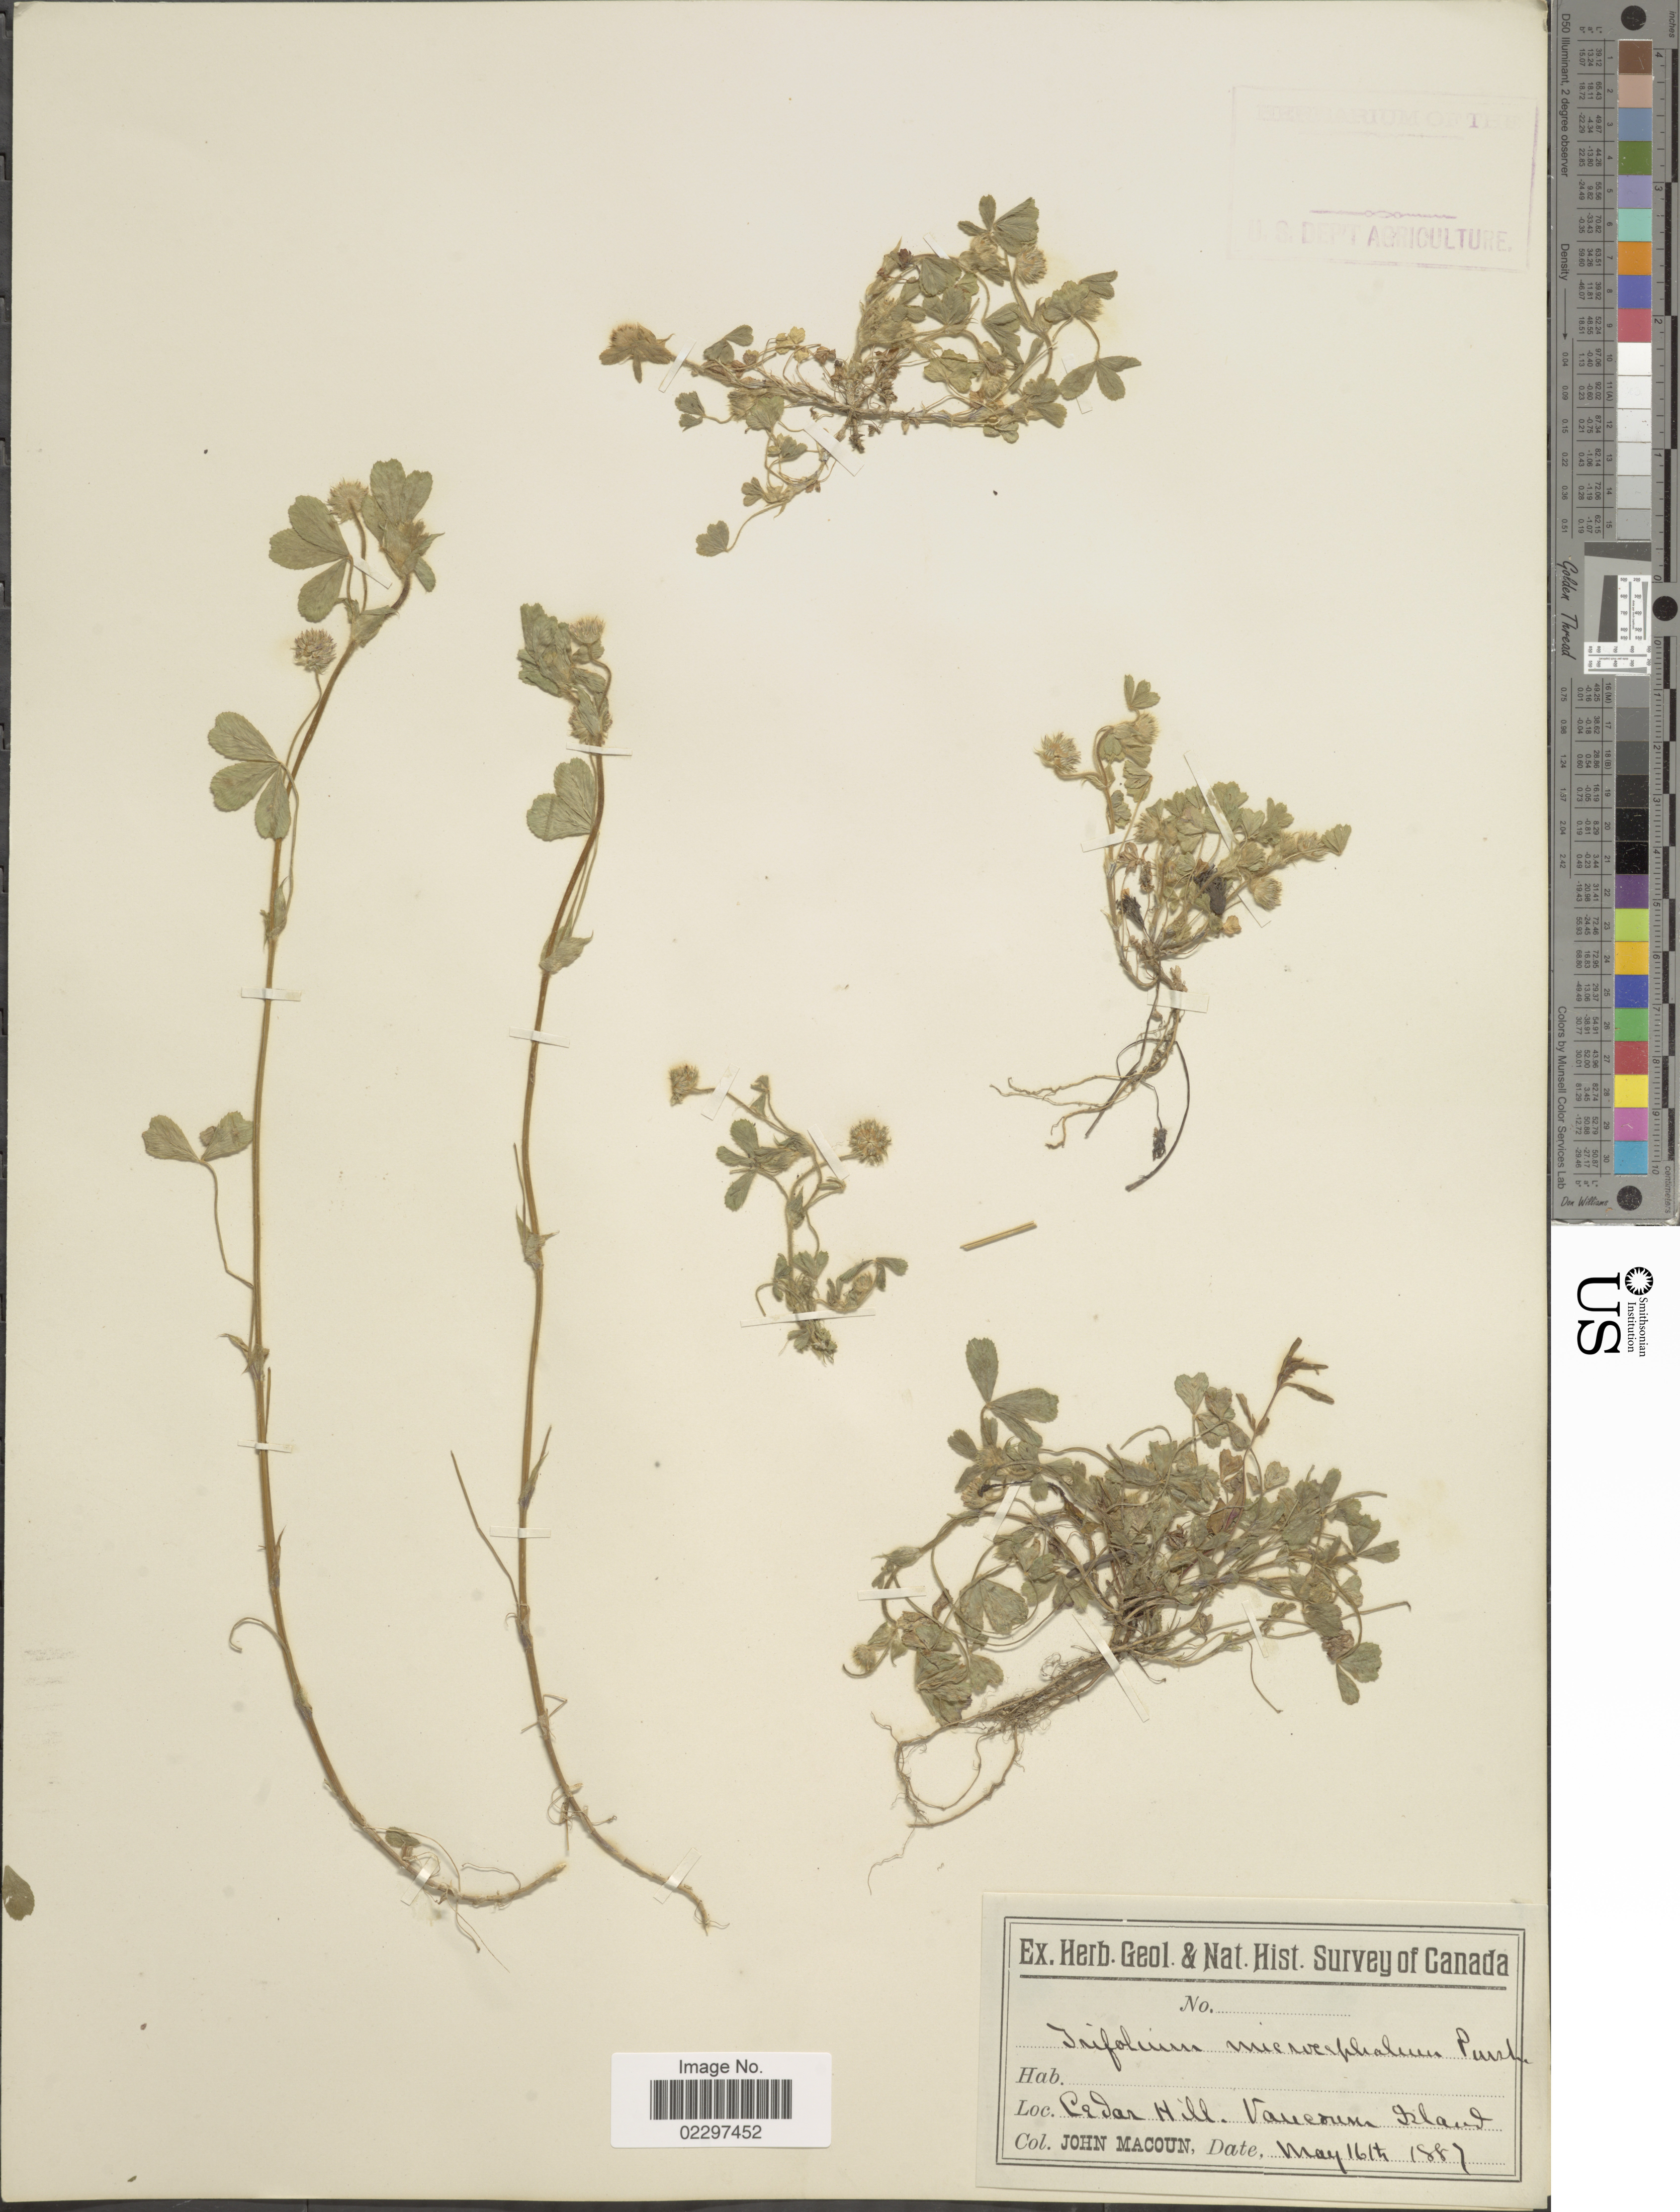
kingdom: Plantae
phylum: Tracheophyta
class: Magnoliopsida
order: Fabales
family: Fabaceae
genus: Trifolium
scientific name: Trifolium microcephalum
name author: Pursh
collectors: J. Macoun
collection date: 1887-05-16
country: Canada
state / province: British Columbia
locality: Cedar Hill. Vancouver Island